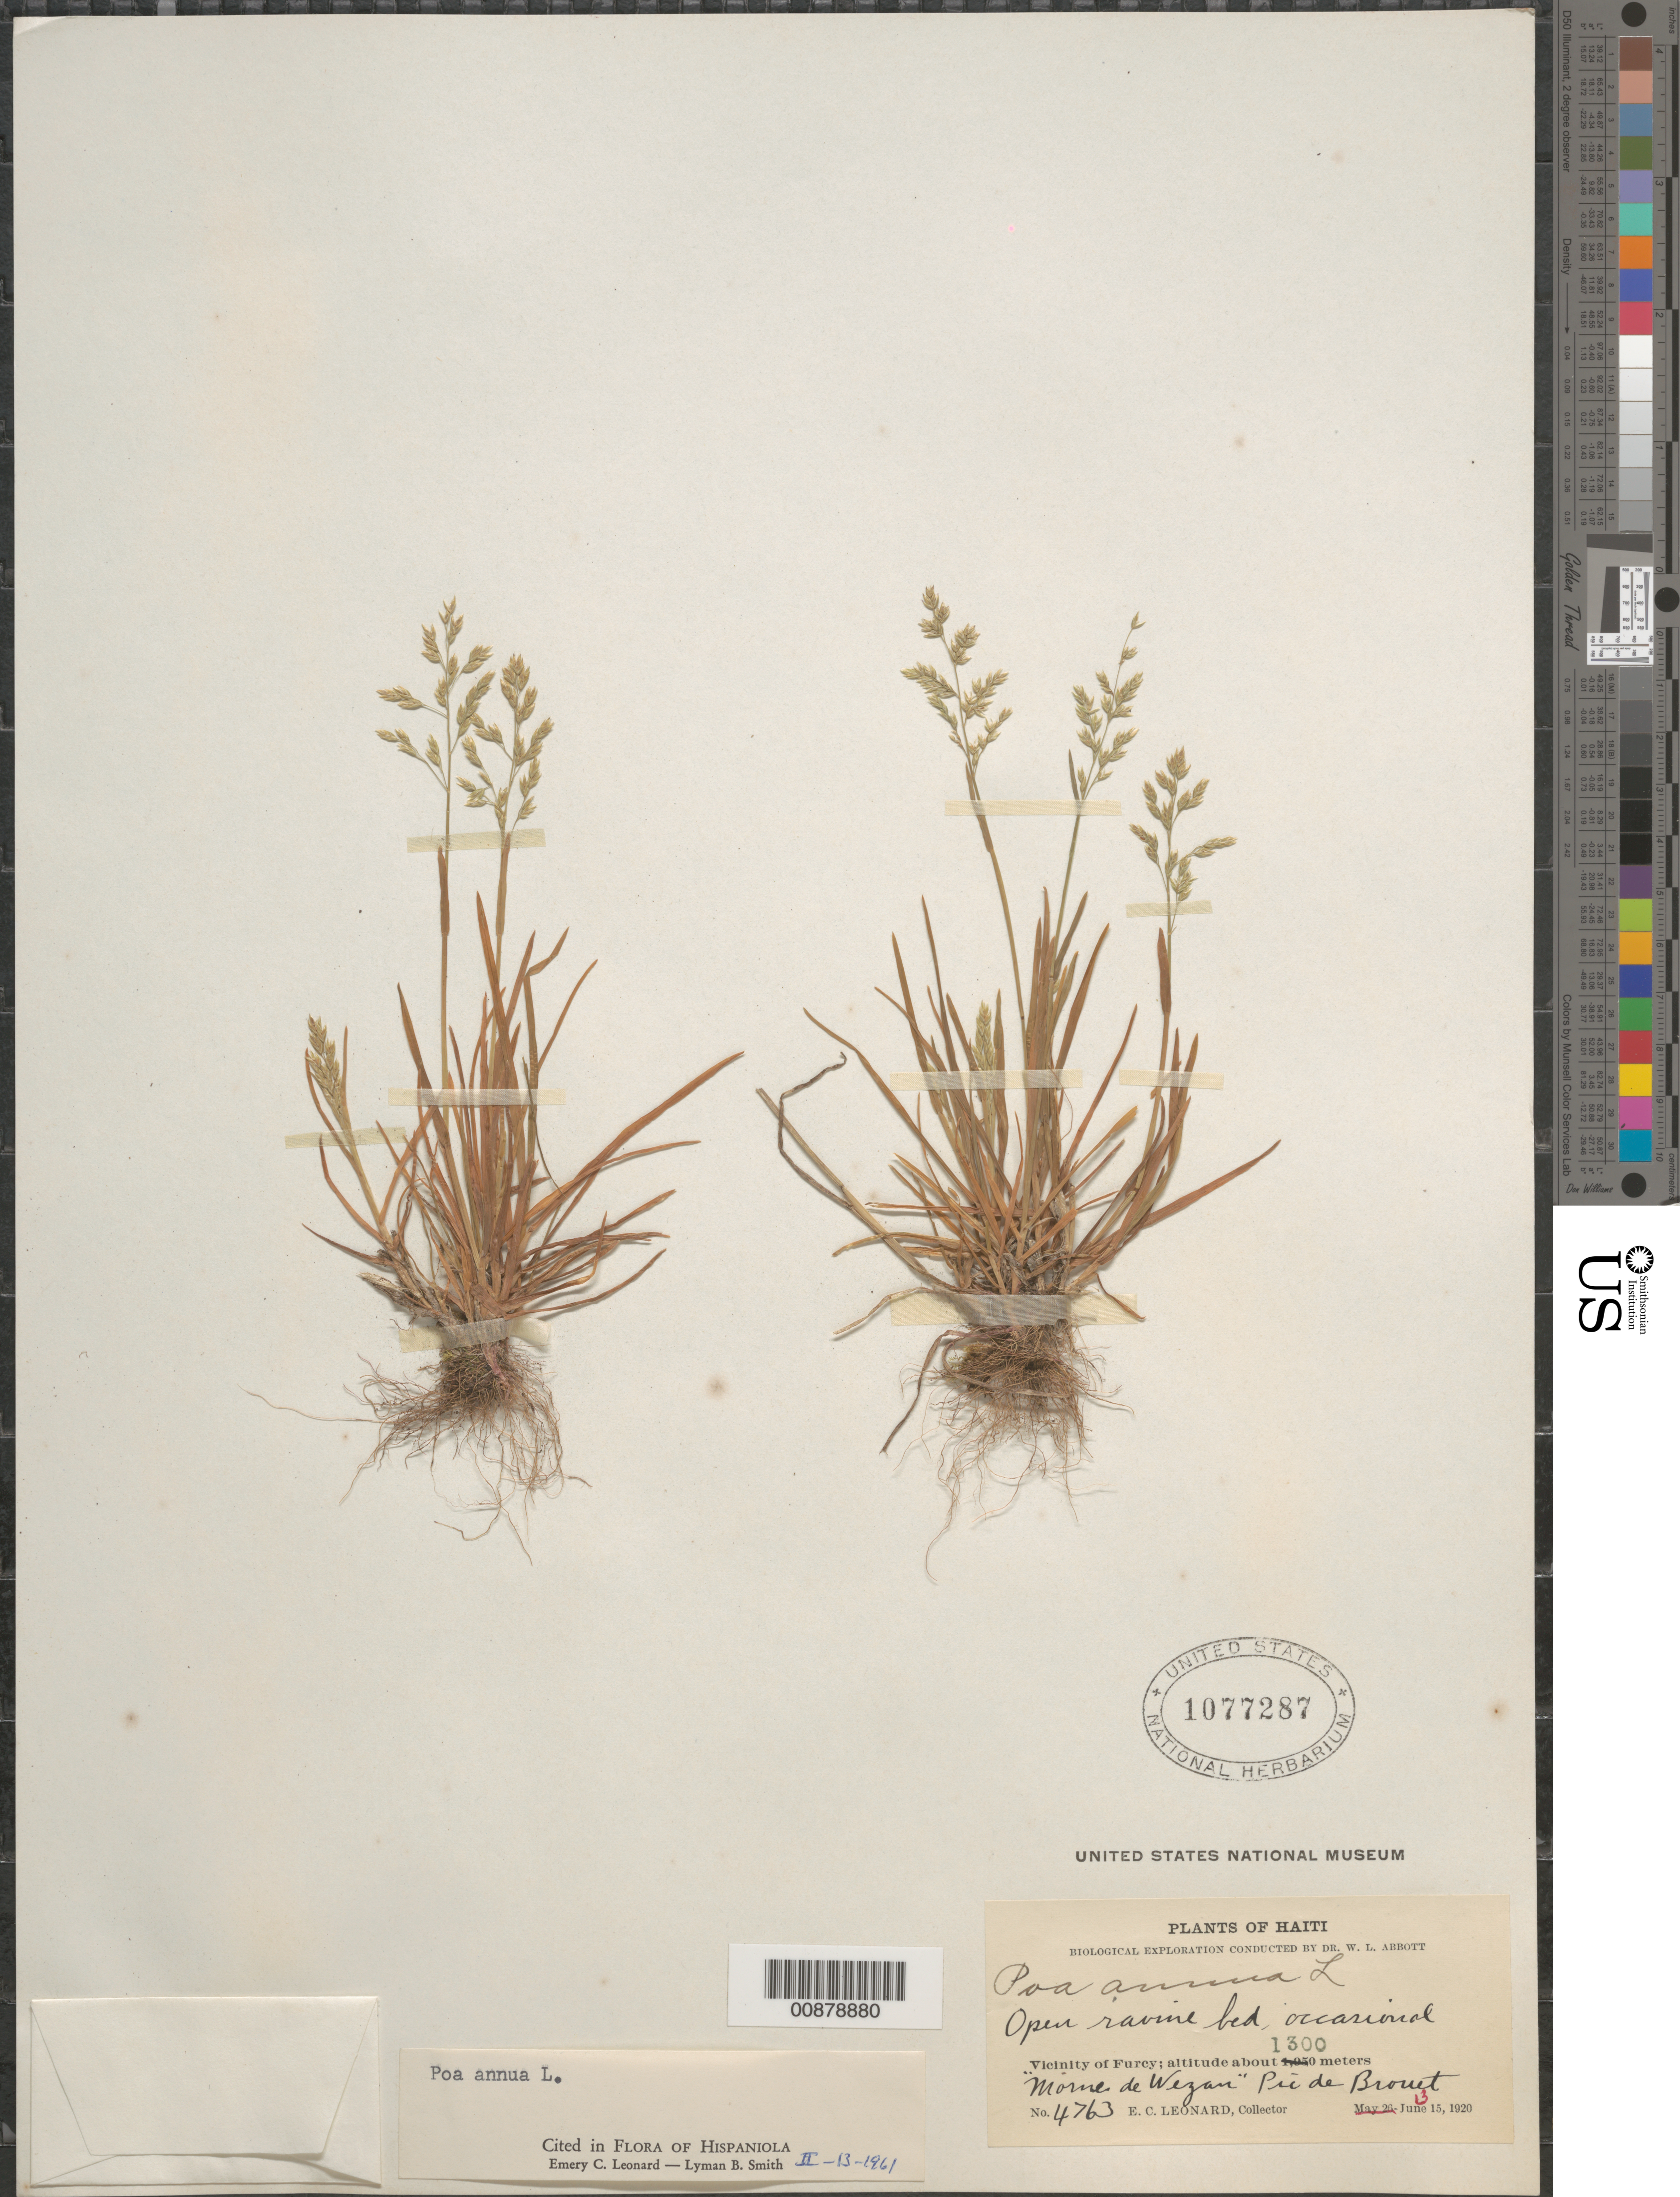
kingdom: Plantae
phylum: Tracheophyta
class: Liliopsida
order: Poales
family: Poaceae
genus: Poa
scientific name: Poa annua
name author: L.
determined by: Leonard, E. C.; Smith, L. B.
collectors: E. C. Leonard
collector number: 4763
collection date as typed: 15 Jun 1920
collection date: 1920-06-15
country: Haiti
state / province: Óuest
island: Hispaniola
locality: Vicinity of Furcy, Morne de Wezan, Pic de Brouet.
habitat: Open ravine bed.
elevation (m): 1300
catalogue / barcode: US 1077287